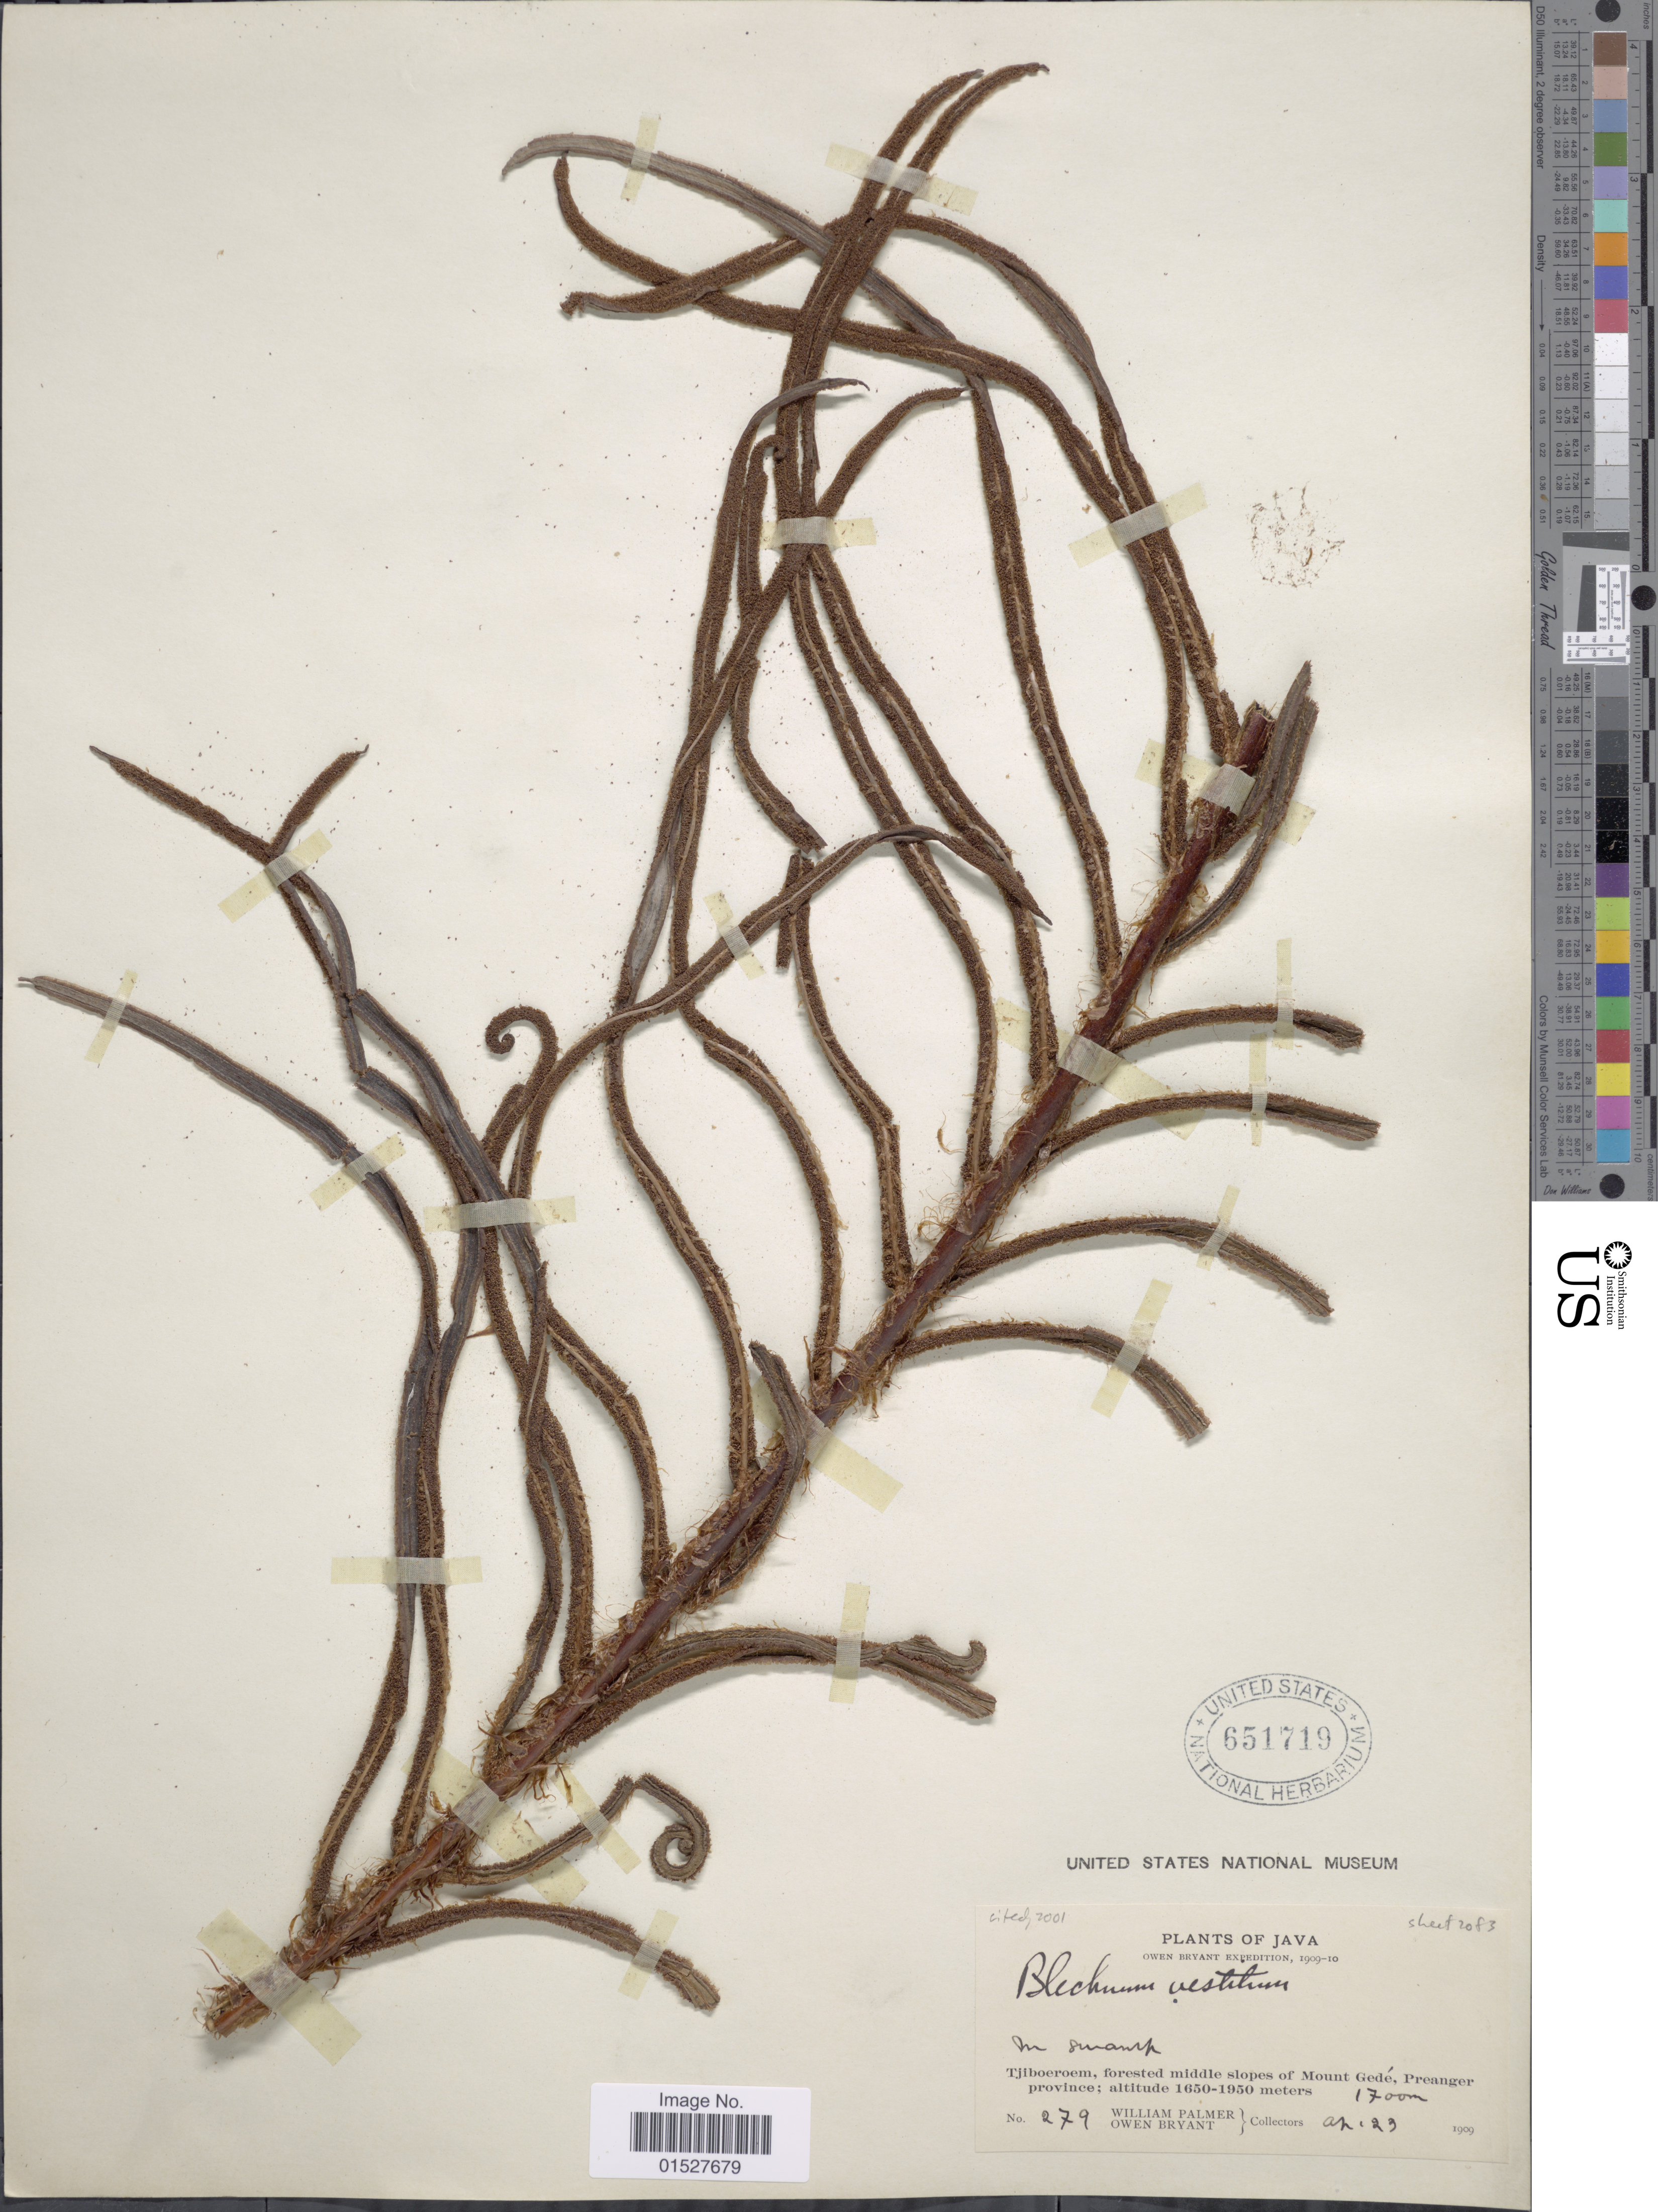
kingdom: Plantae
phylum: Tracheophyta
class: Polypodiopsida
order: Polypodiales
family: Blechnaceae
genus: Blechnum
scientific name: Blechnum vestitum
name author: (Blume) Kuhn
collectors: W. Palmer & O. Bryant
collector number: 279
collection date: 1909-04-23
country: Indonesia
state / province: Java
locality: Tjiboeroem, forested middle slopes of Mount Gede, Preanger province.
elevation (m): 1700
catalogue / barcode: US 651719